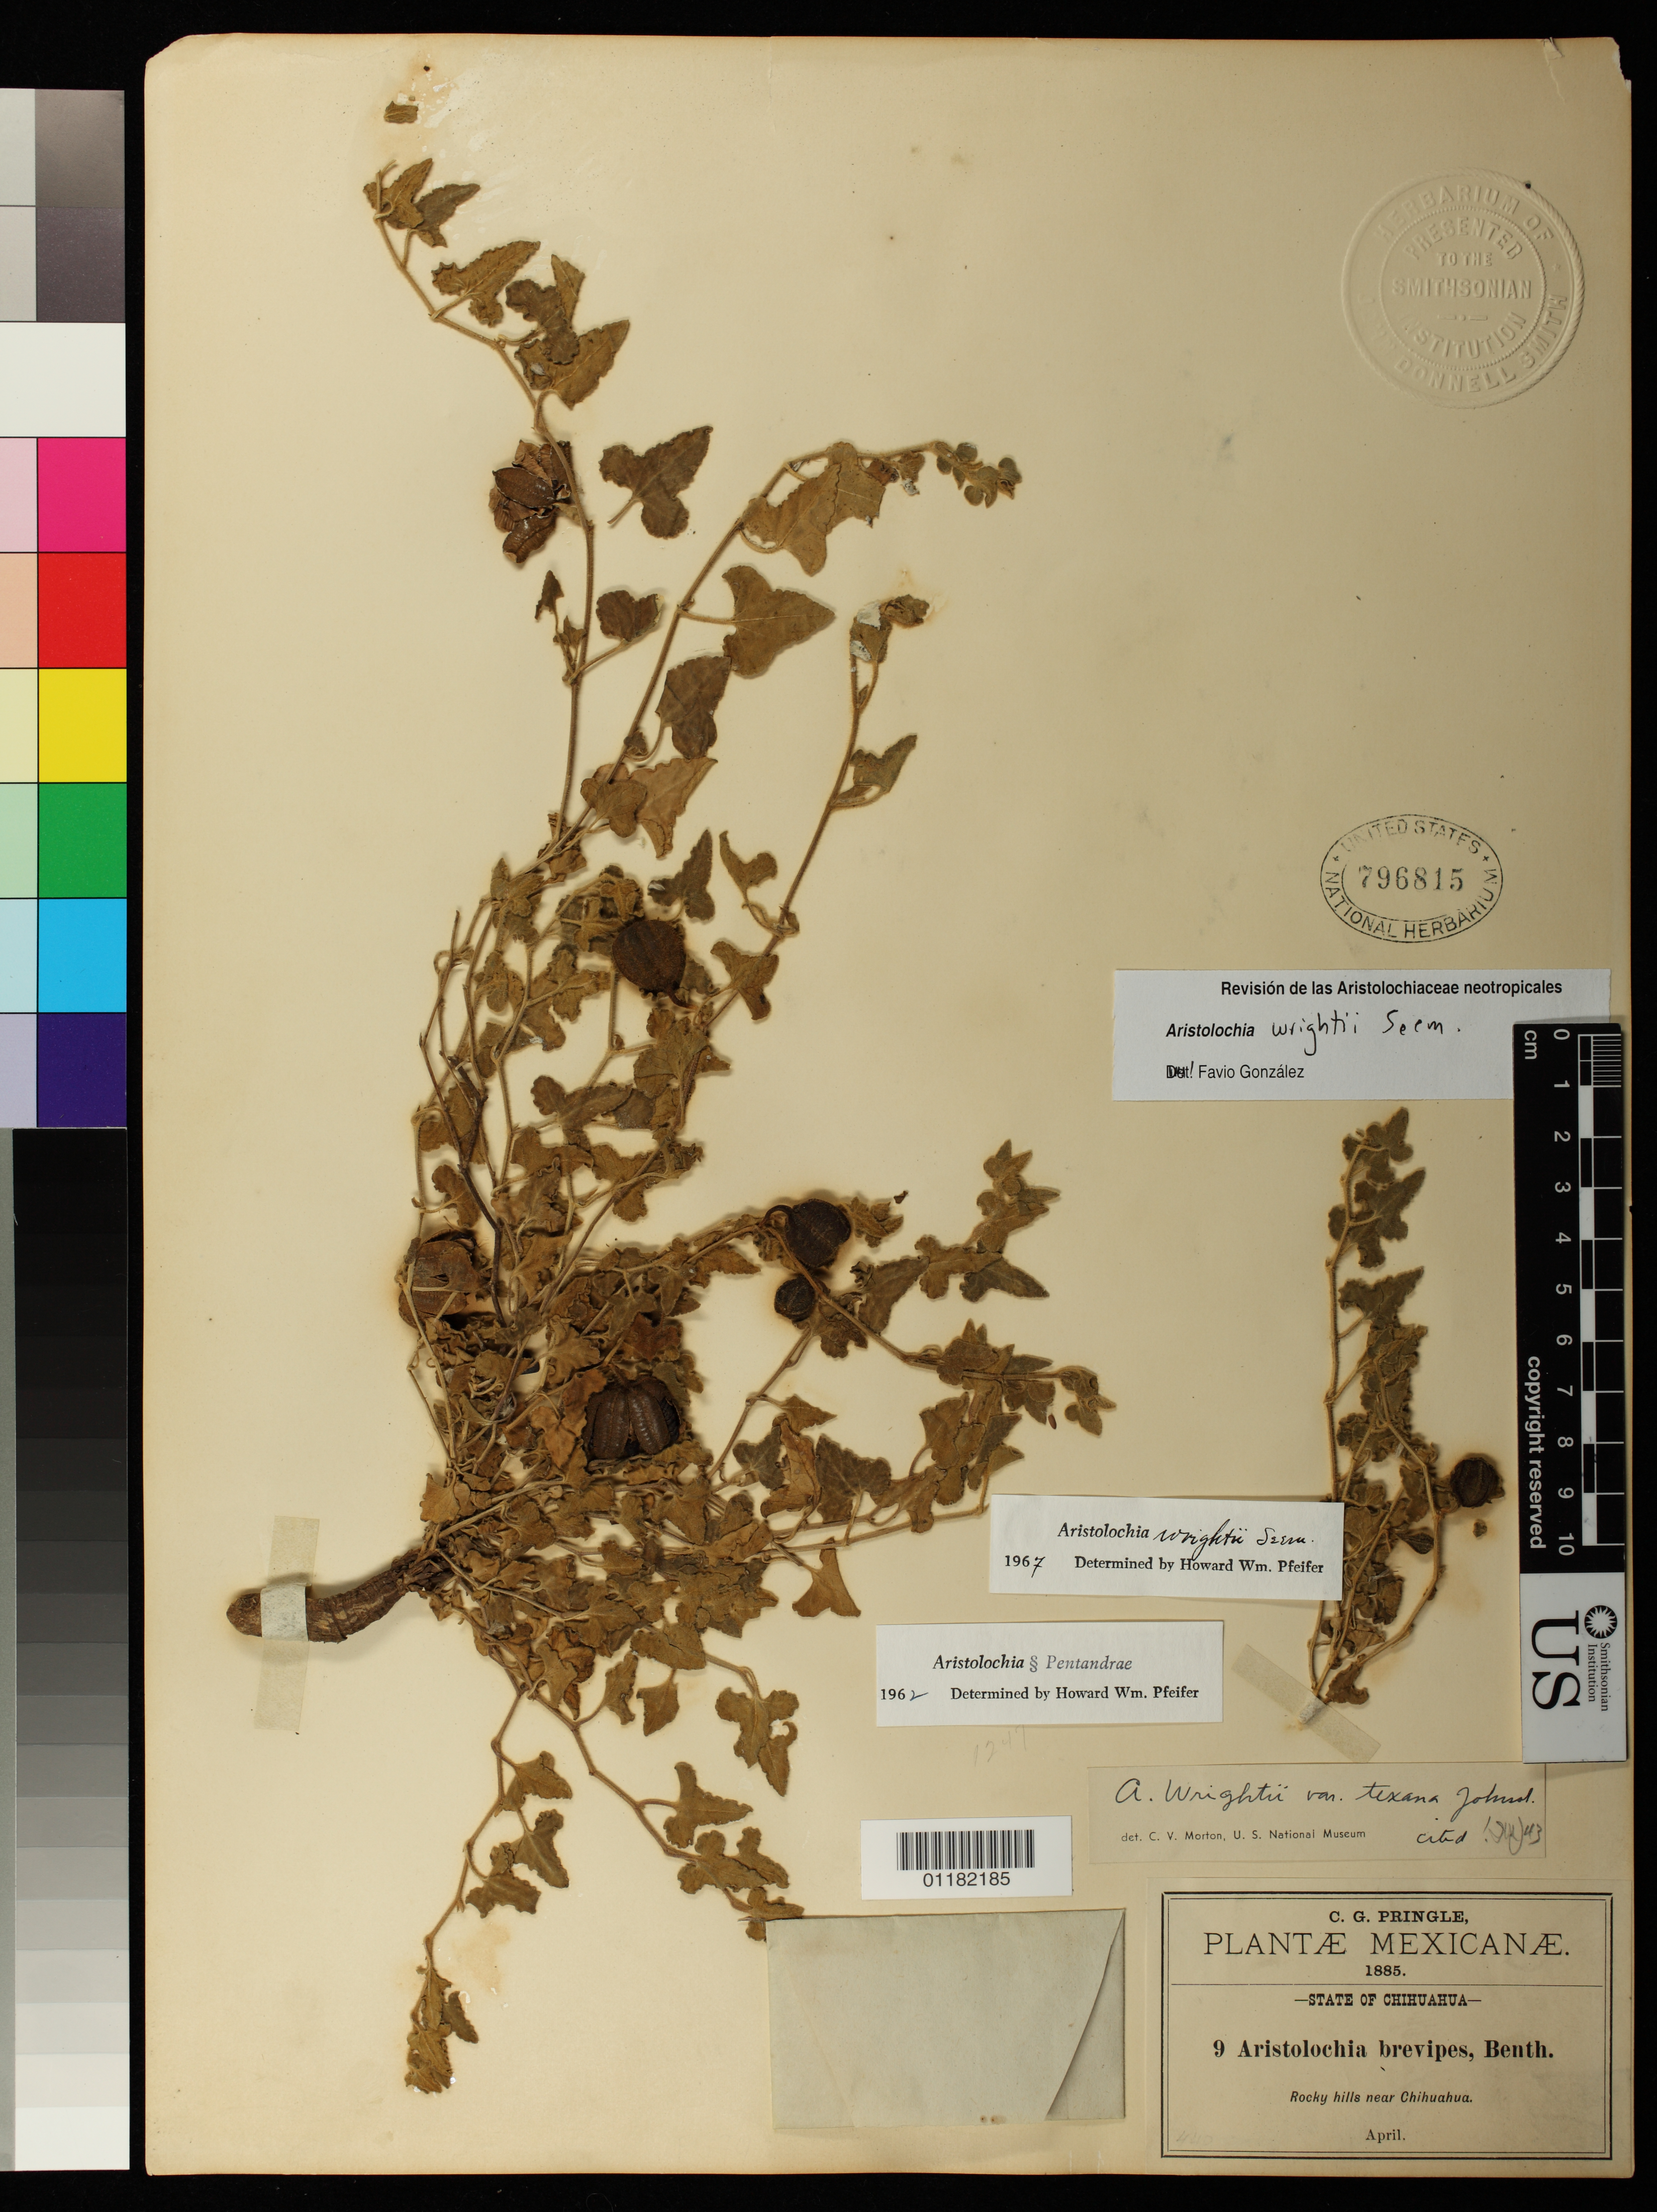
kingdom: Plantae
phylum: Tracheophyta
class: Magnoliopsida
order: Piperales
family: Aristolochiaceae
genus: Aristolochia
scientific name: Aristolochia wrightii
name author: Seem.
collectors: C. G. Pringle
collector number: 9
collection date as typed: May 1885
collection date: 1885-05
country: Mexico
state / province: Chihuahua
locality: Rocky hills near Chihuahua.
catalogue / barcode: US 796815